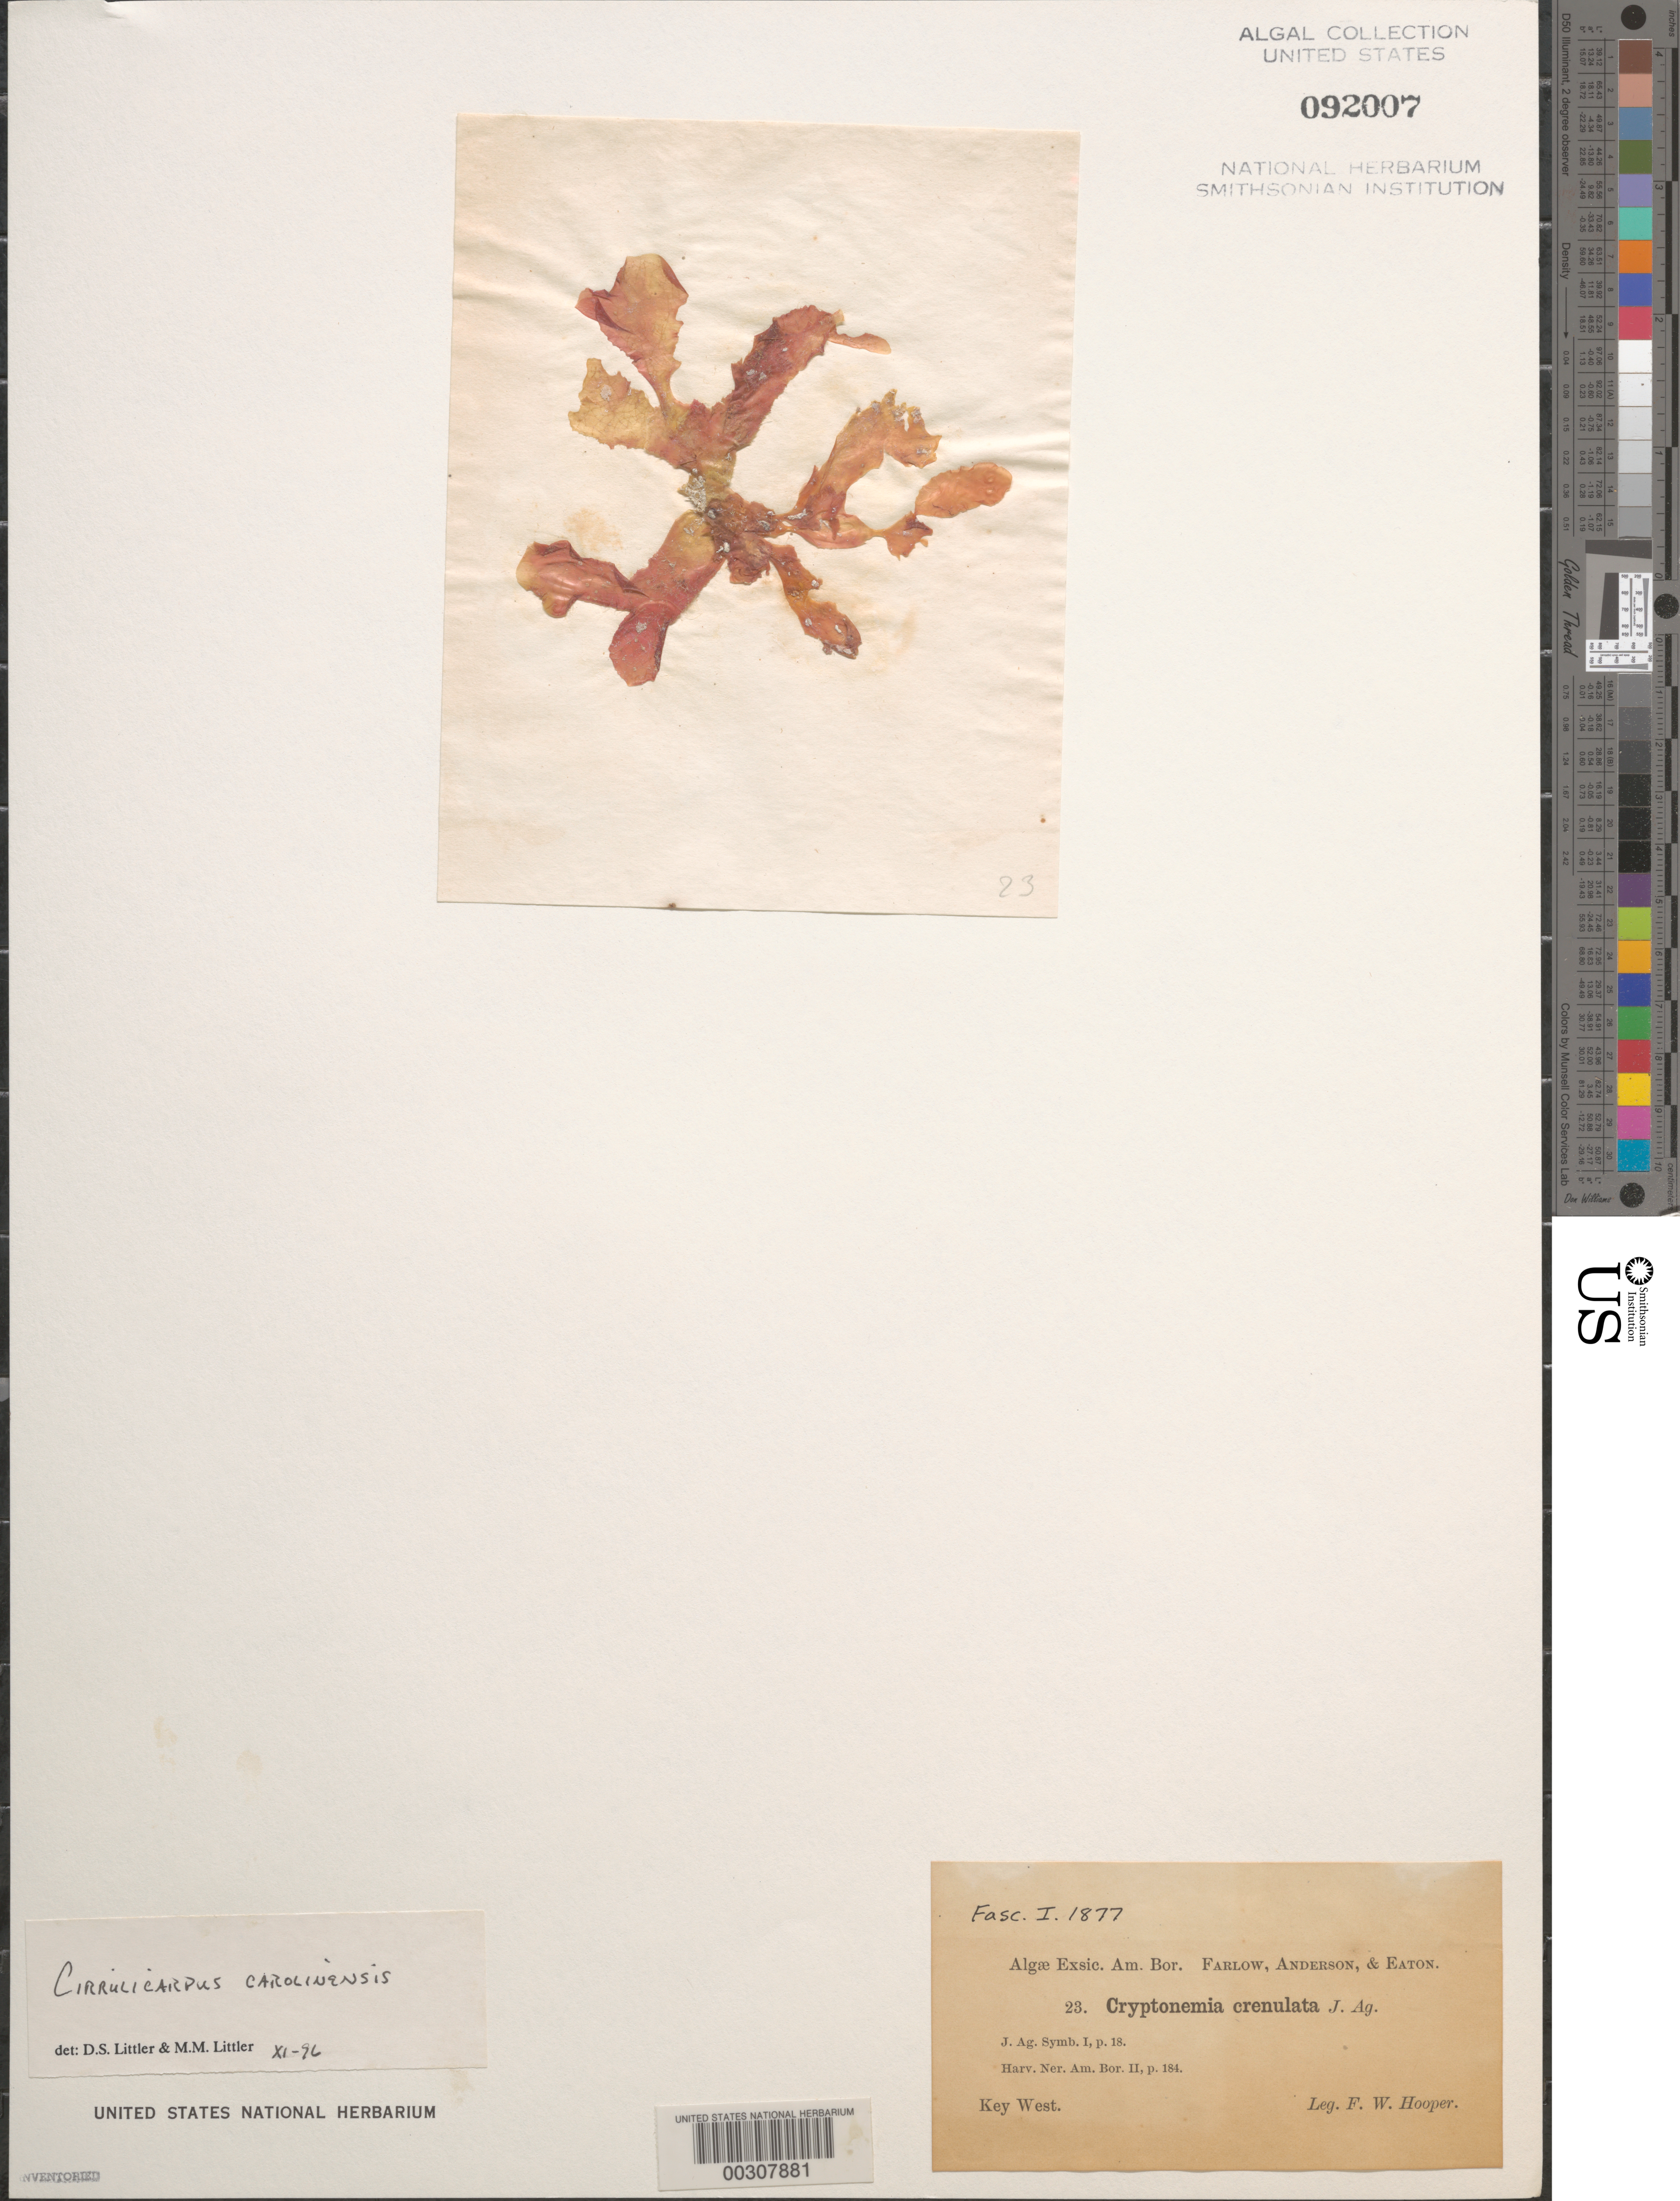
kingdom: Plantae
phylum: Rhodophyta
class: Florideophyceae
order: Gigartinales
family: Kallymeniaceae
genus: Cirrulicarpus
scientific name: Cirrulicarpus carolinensis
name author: G.I. Hansen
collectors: F. Hooper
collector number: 23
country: United States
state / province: Florida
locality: Key West.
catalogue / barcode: US 92007